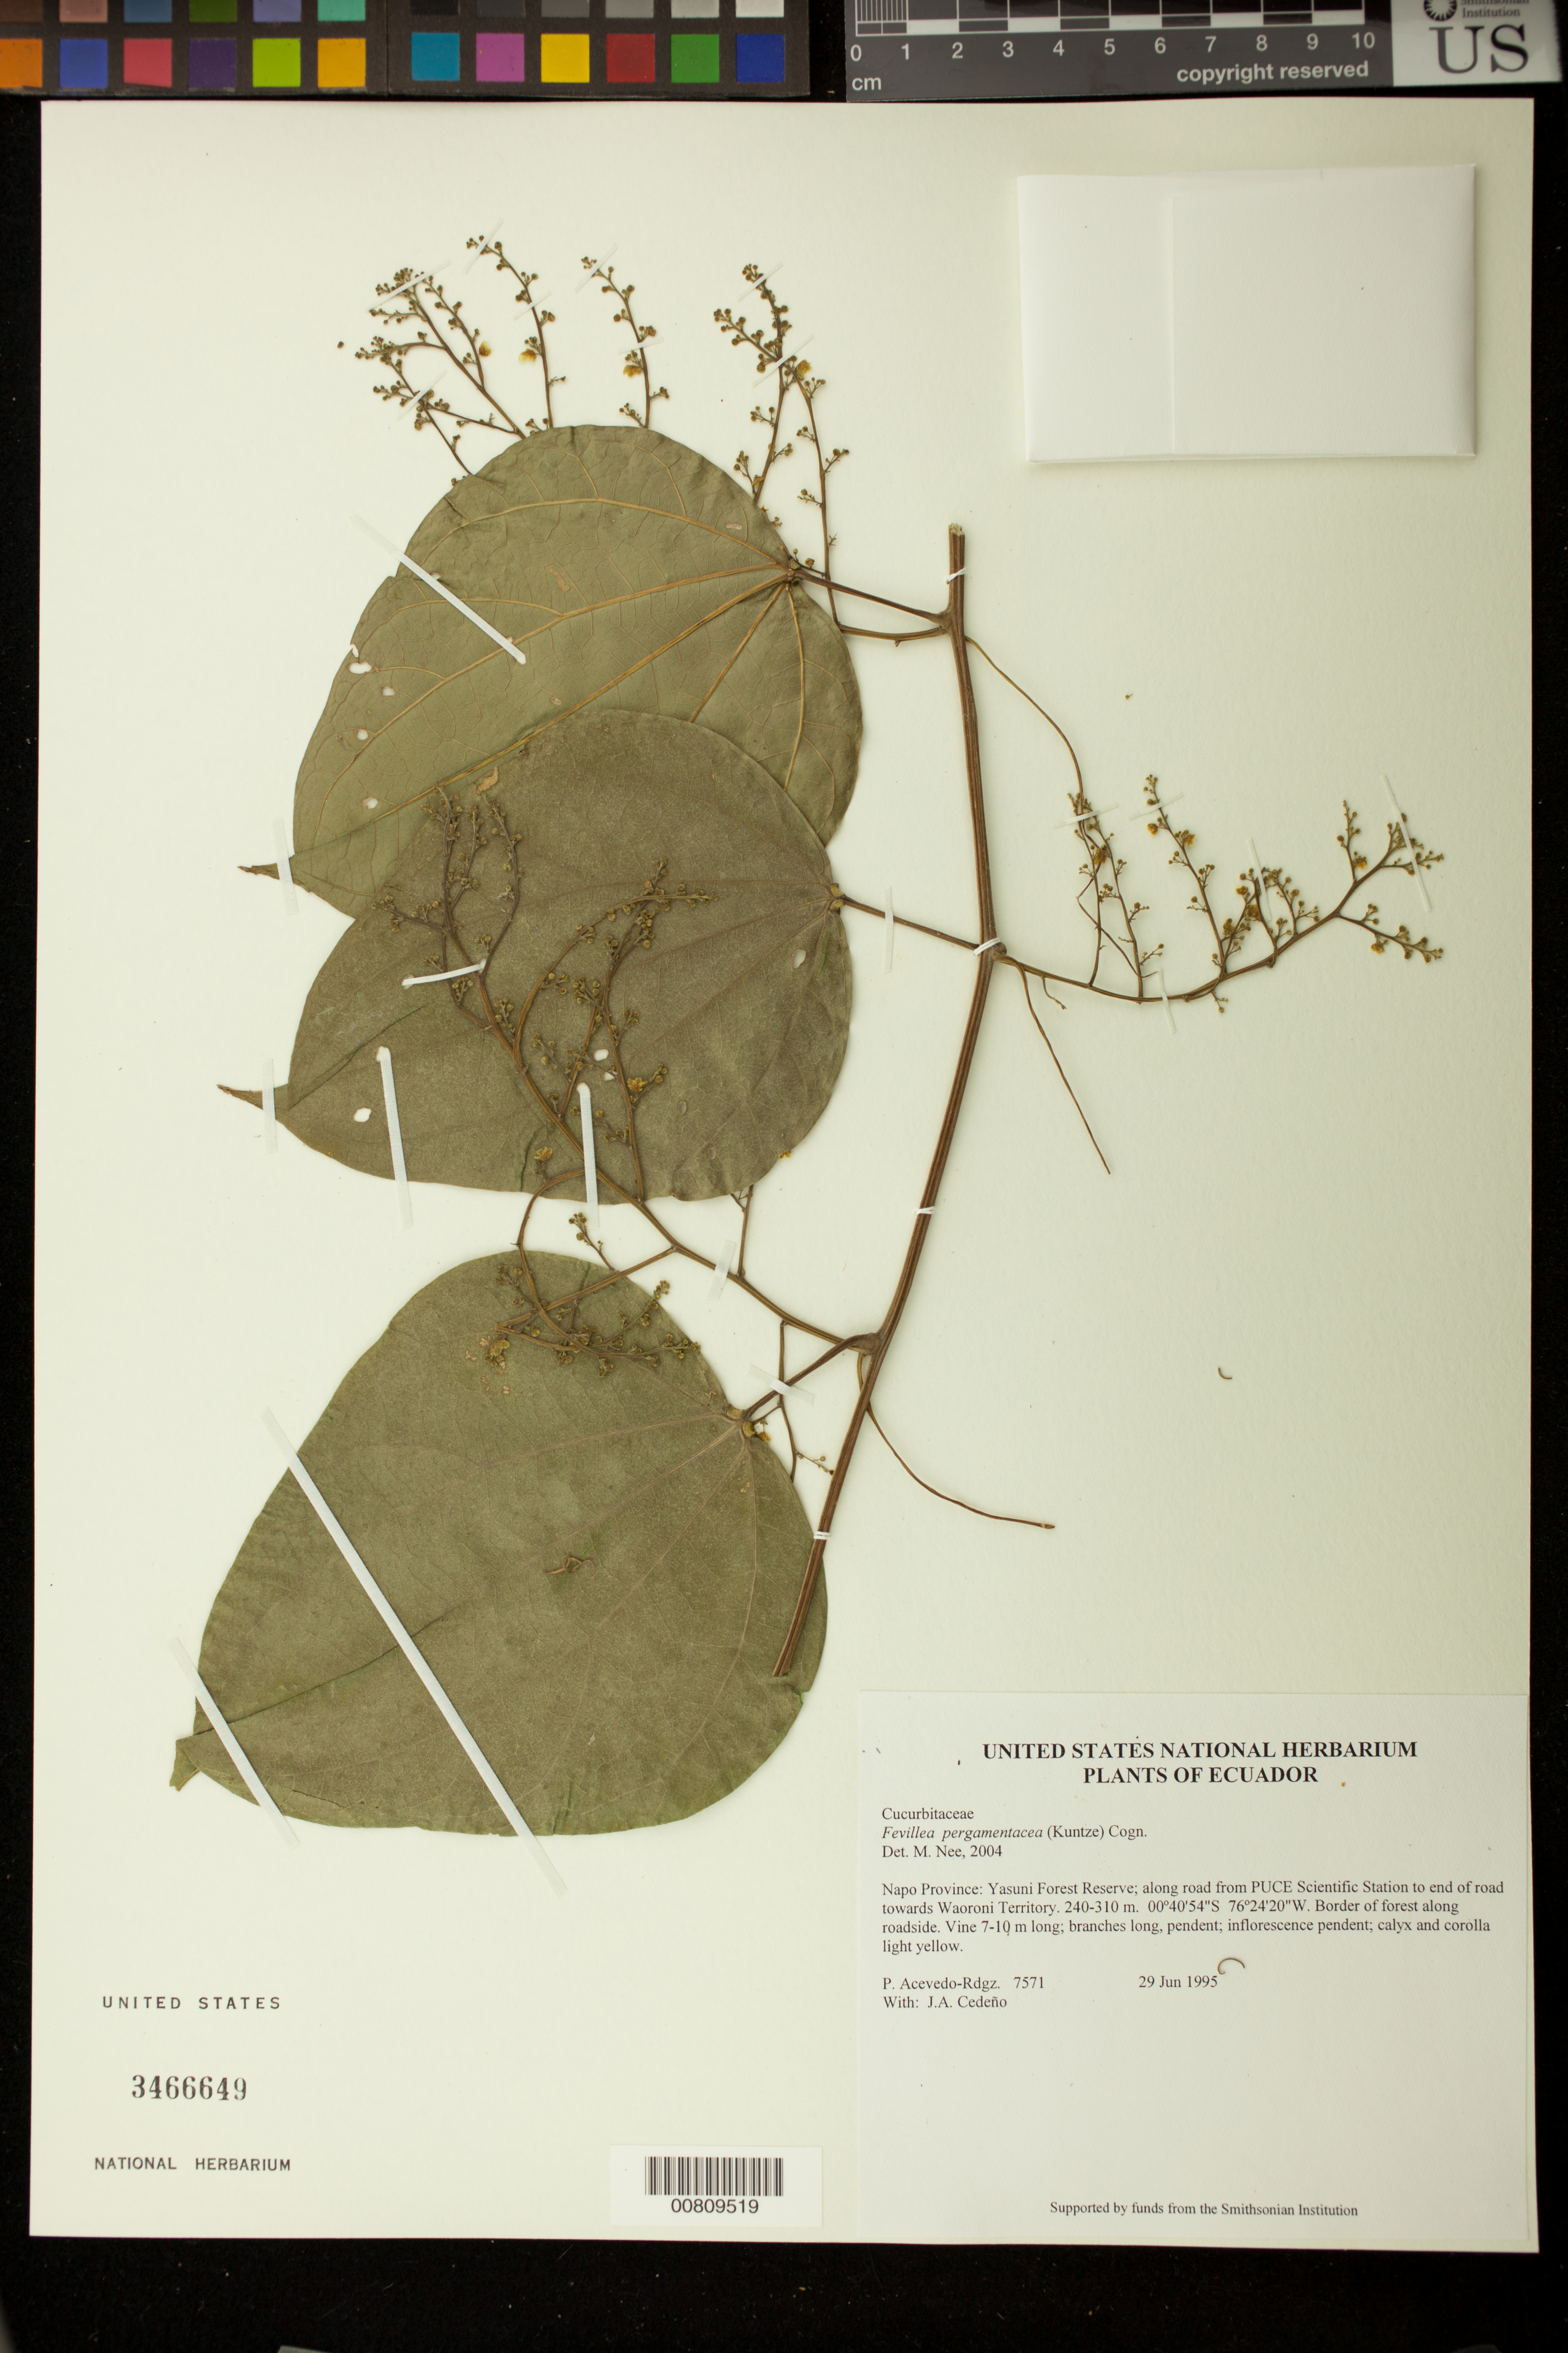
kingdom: Plantae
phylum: Tracheophyta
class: Magnoliopsida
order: Cucurbitales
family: Cucurbitaceae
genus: Fevillea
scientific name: Fevillea pergamentacea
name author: Cogn.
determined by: Nee, Michael H.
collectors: P. Acevedo-Rodr. & J. A. Cedeño M.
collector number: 7571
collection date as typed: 29 Jun 1995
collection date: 1995-06-29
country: Ecuador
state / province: Napo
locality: Napo Province: Yasuni Forest Reserve; along road from PUCE Scientific Station to end of road towards Waoroni Territory.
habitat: Border of forest along roadside.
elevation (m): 240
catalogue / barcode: US 3466649